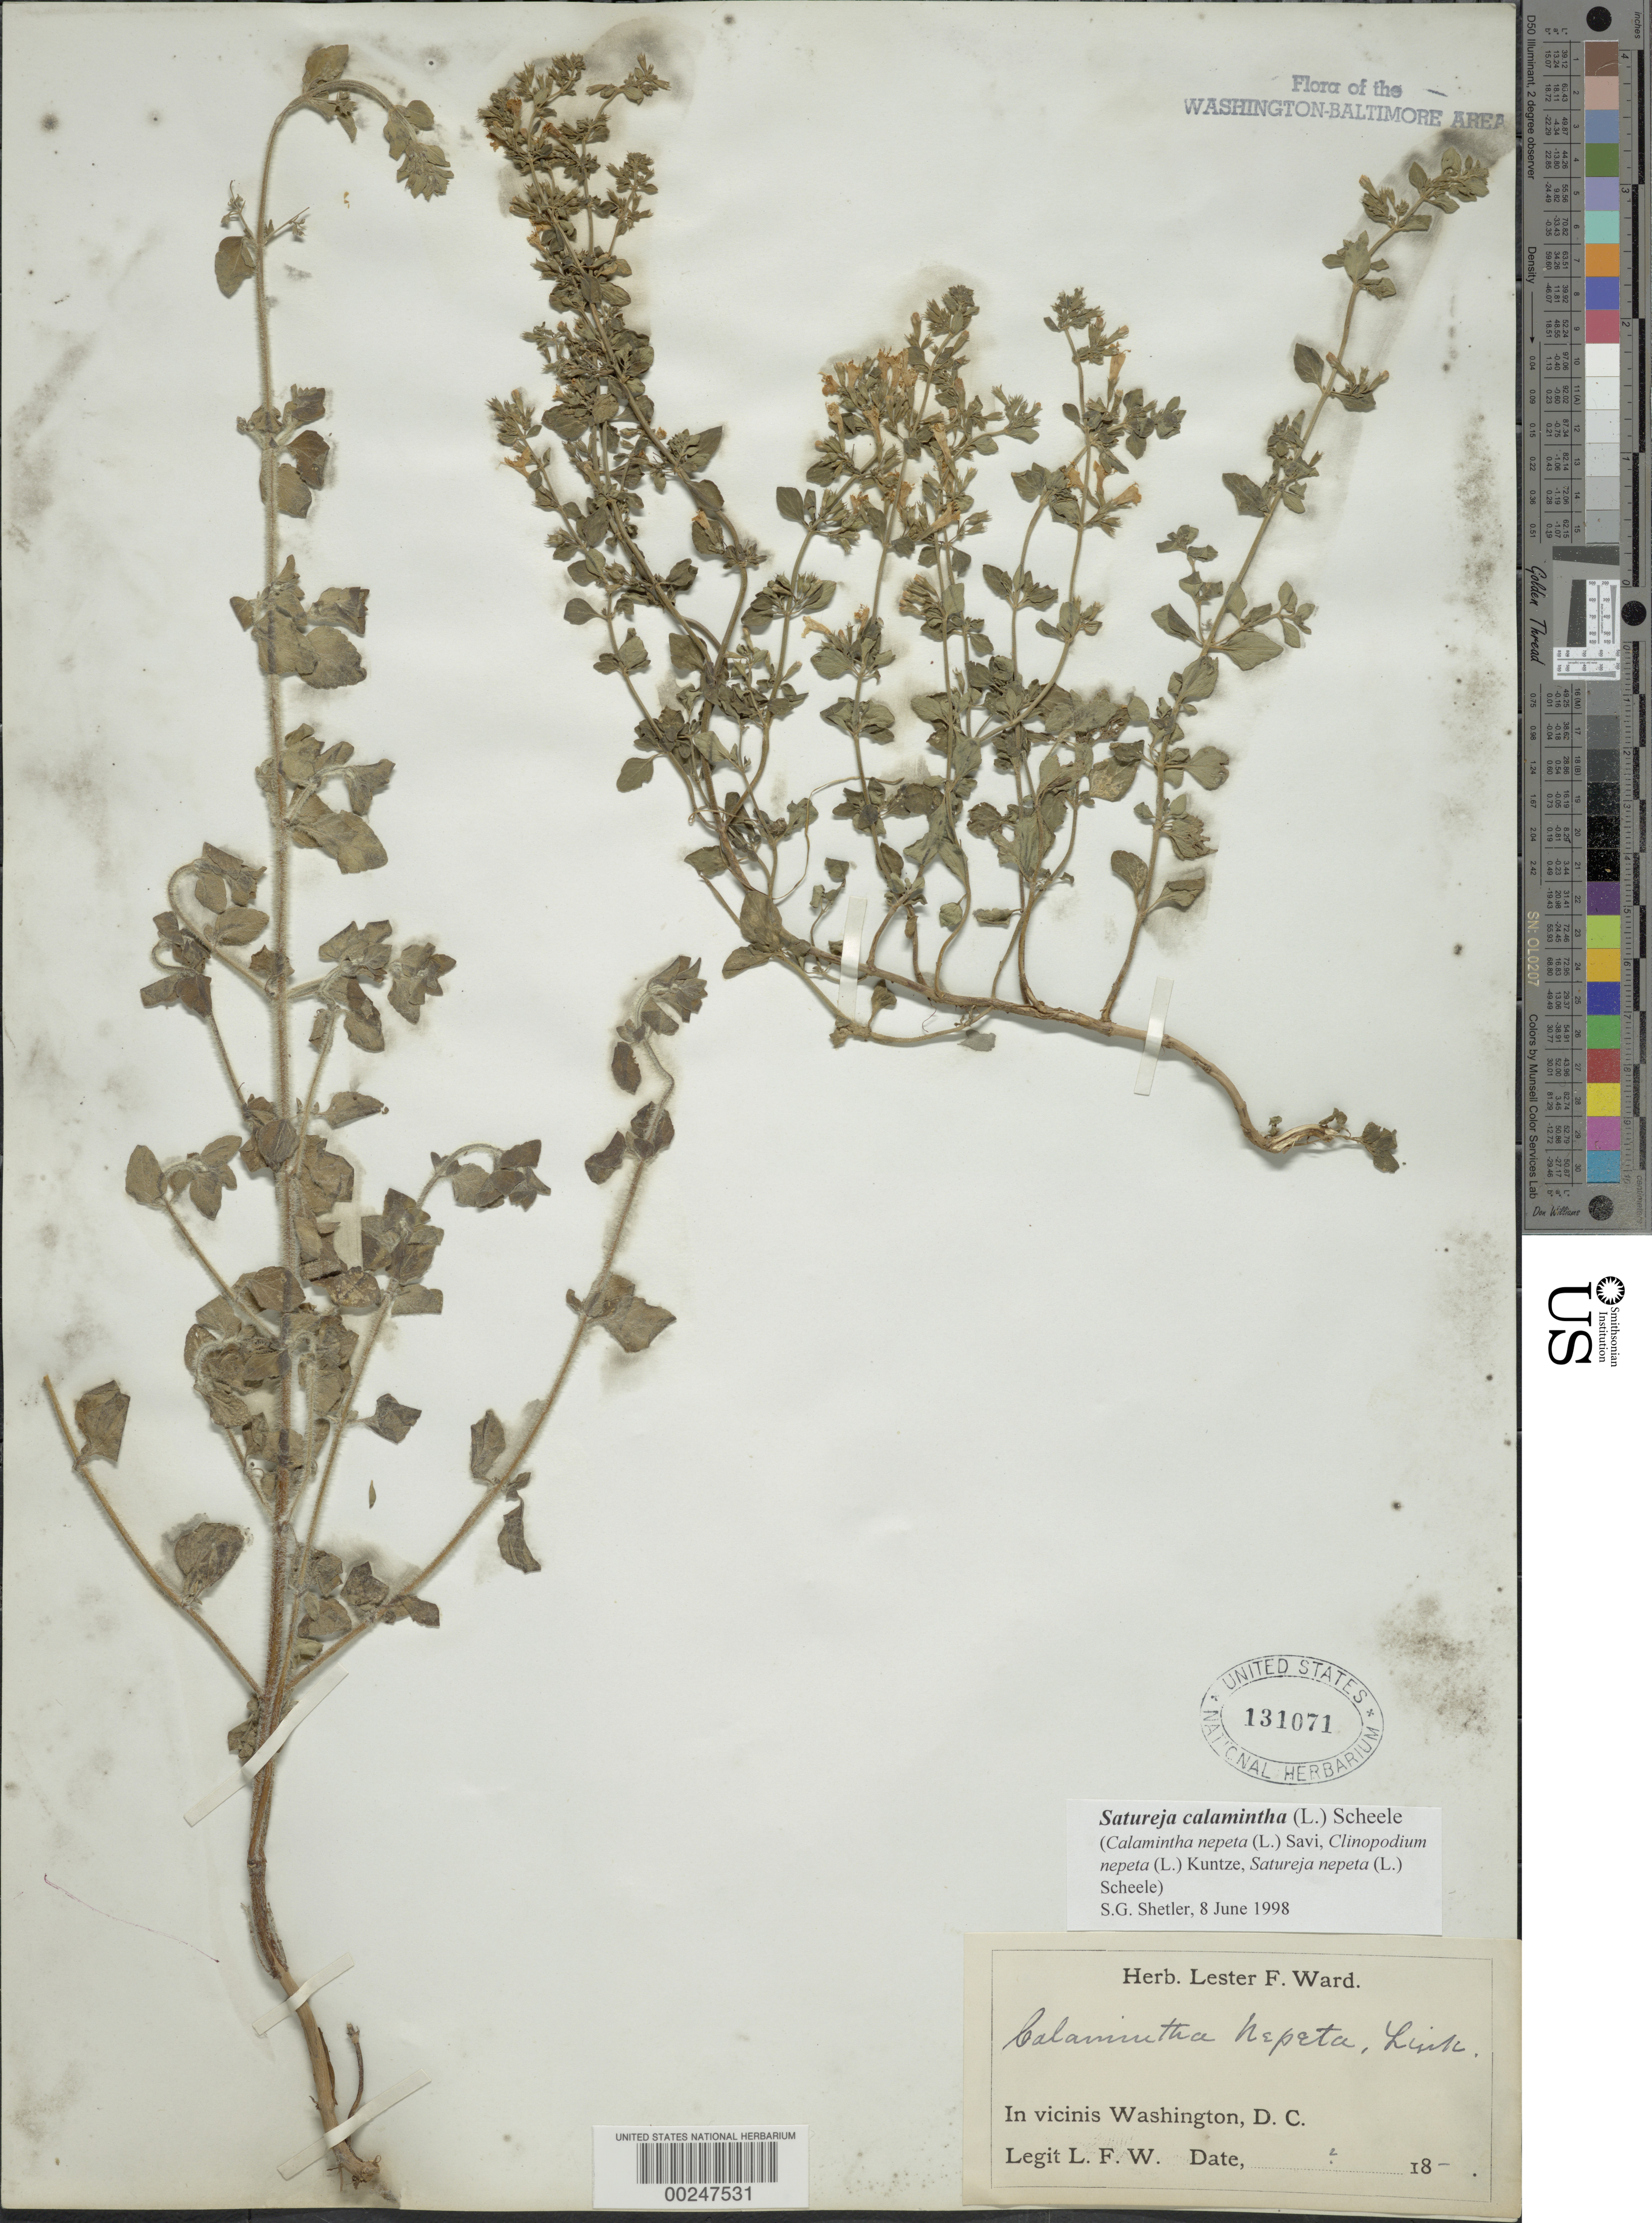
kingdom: Plantae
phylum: Tracheophyta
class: Magnoliopsida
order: Lamiales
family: Lamiaceae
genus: Clinopodium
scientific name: Clinopodium nepeta subsp. glandulosum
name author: (Req.) Govaerts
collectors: L. F. Ward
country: United States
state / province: District of Columbia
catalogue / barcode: US 131071